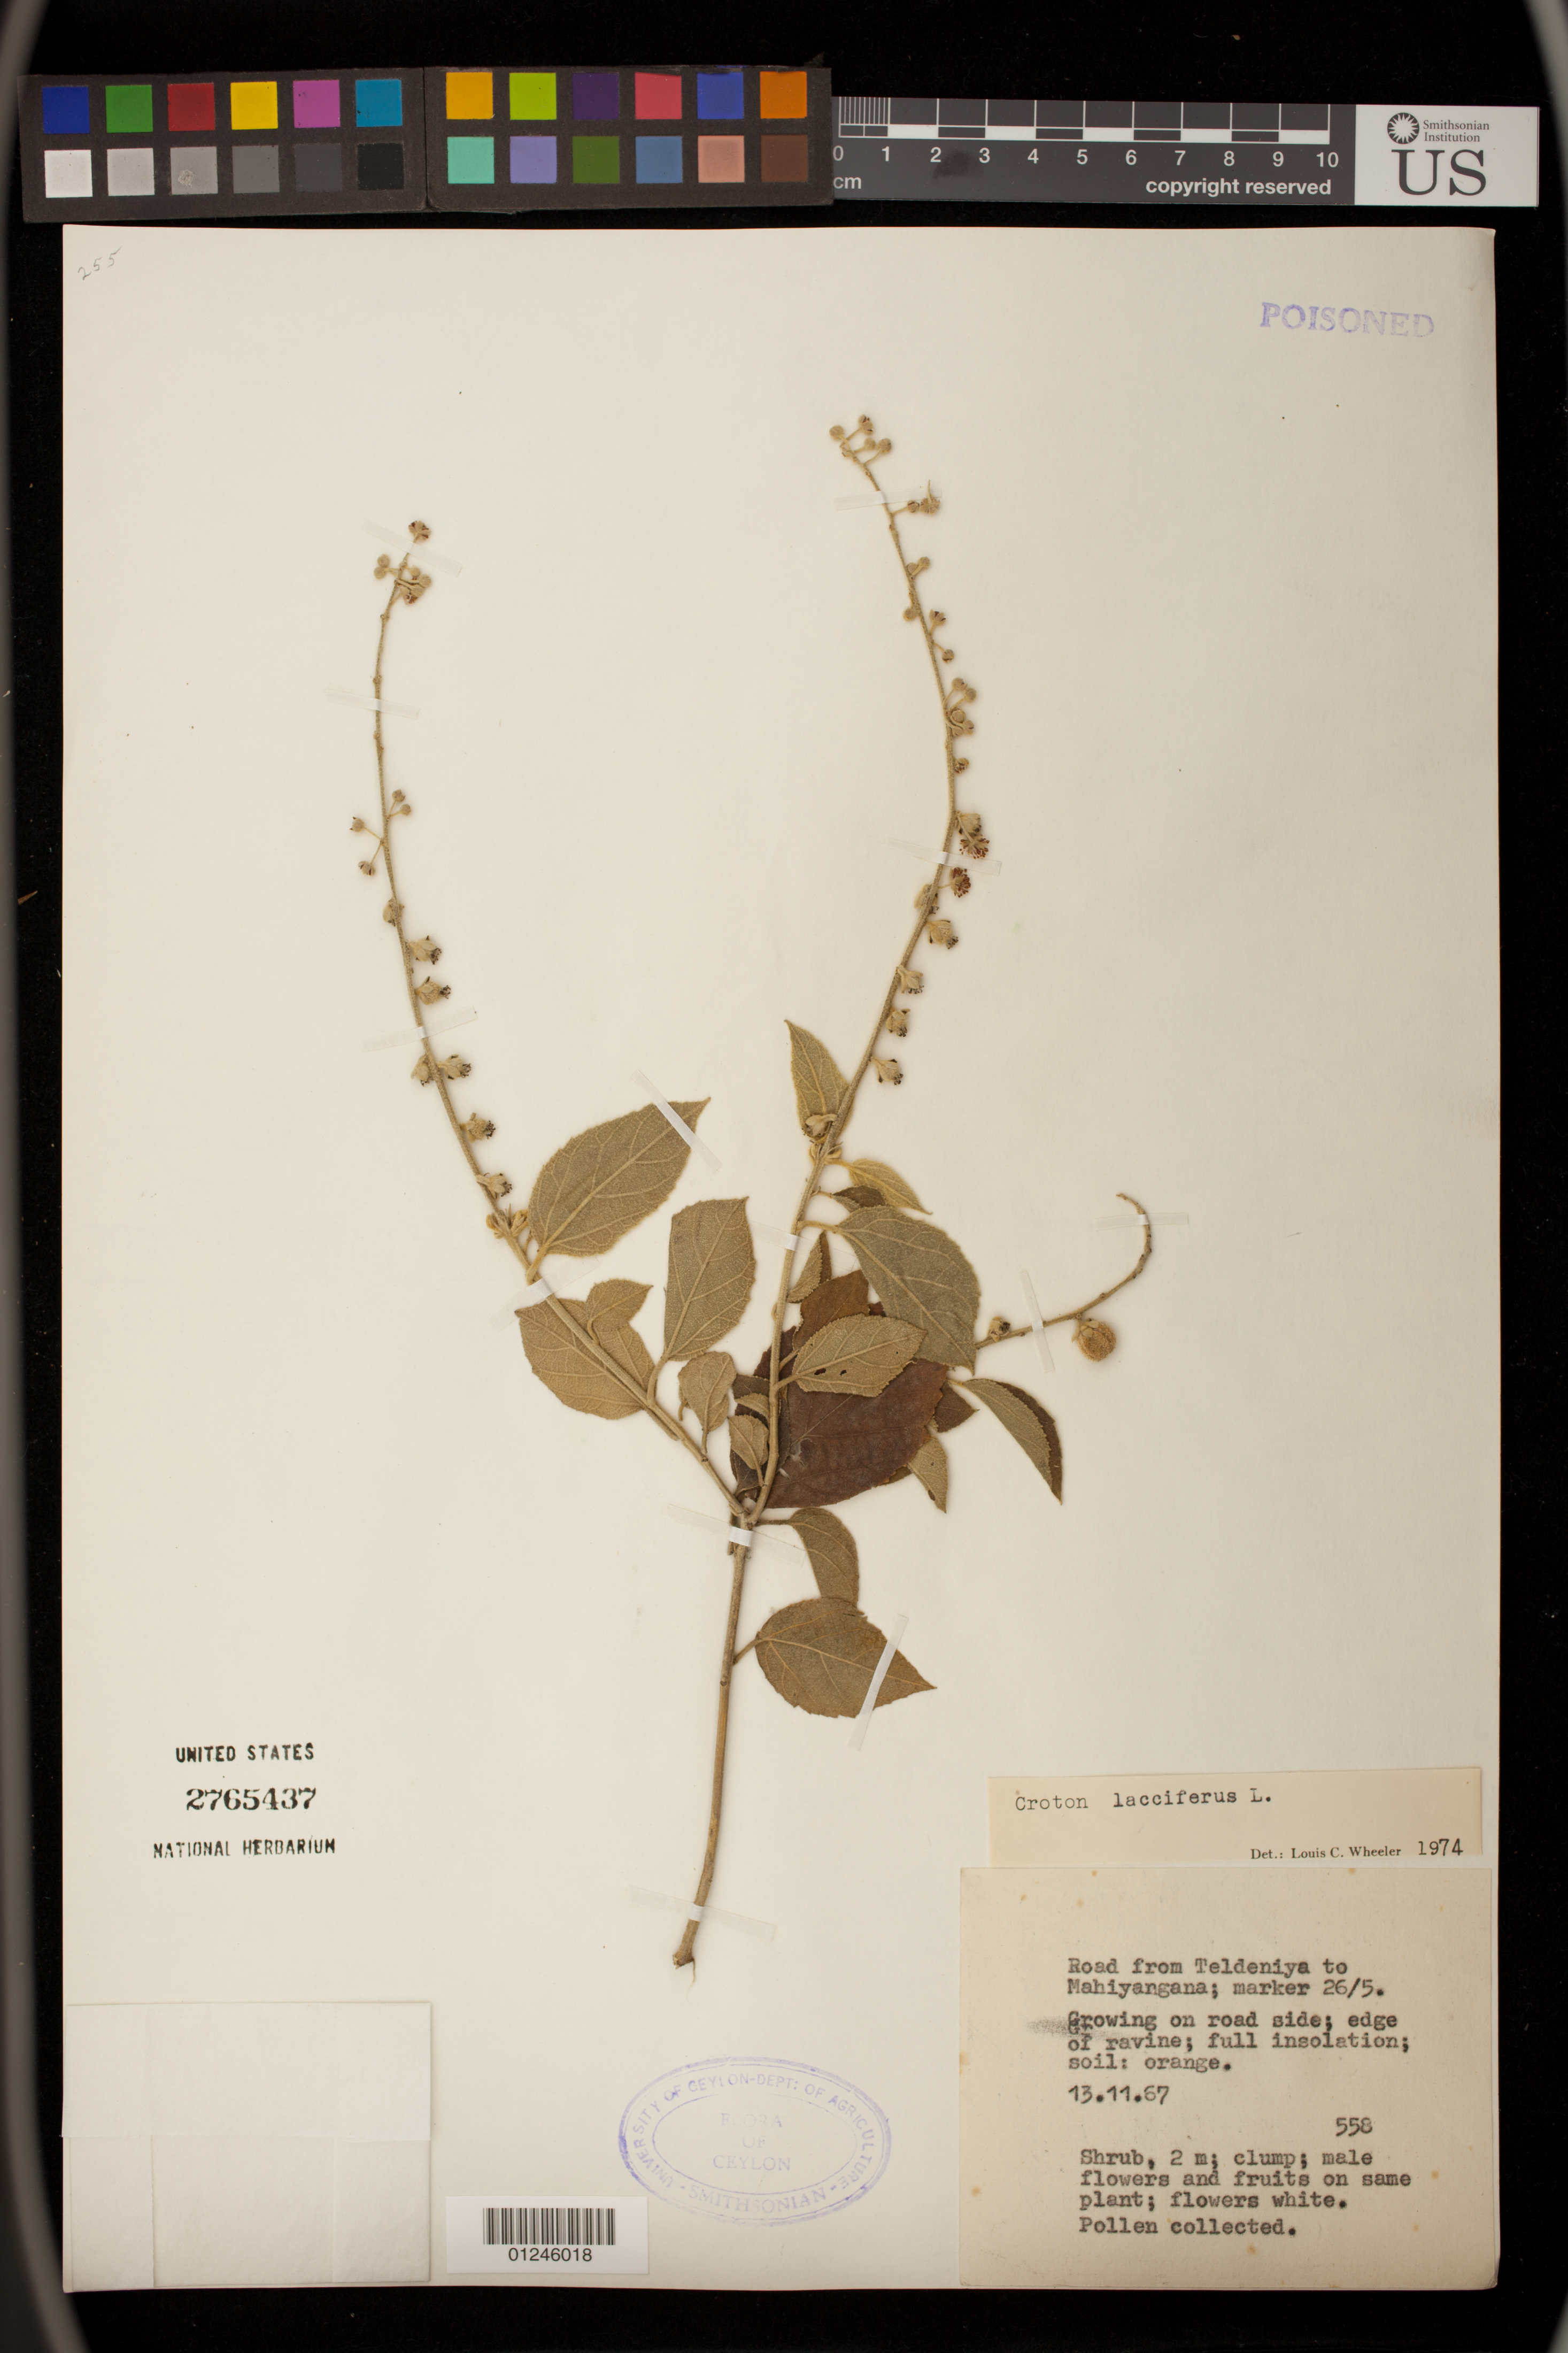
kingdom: Plantae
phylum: Tracheophyta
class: Magnoliopsida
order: Malpighiales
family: Euphorbiaceae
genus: Croton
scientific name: Croton lacciferus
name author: Blanco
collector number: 558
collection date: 1967-11-13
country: Sri Lanka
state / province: Central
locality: Road from Teldeniya to Mahiyangana; marker 26/5.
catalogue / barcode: US 2765437